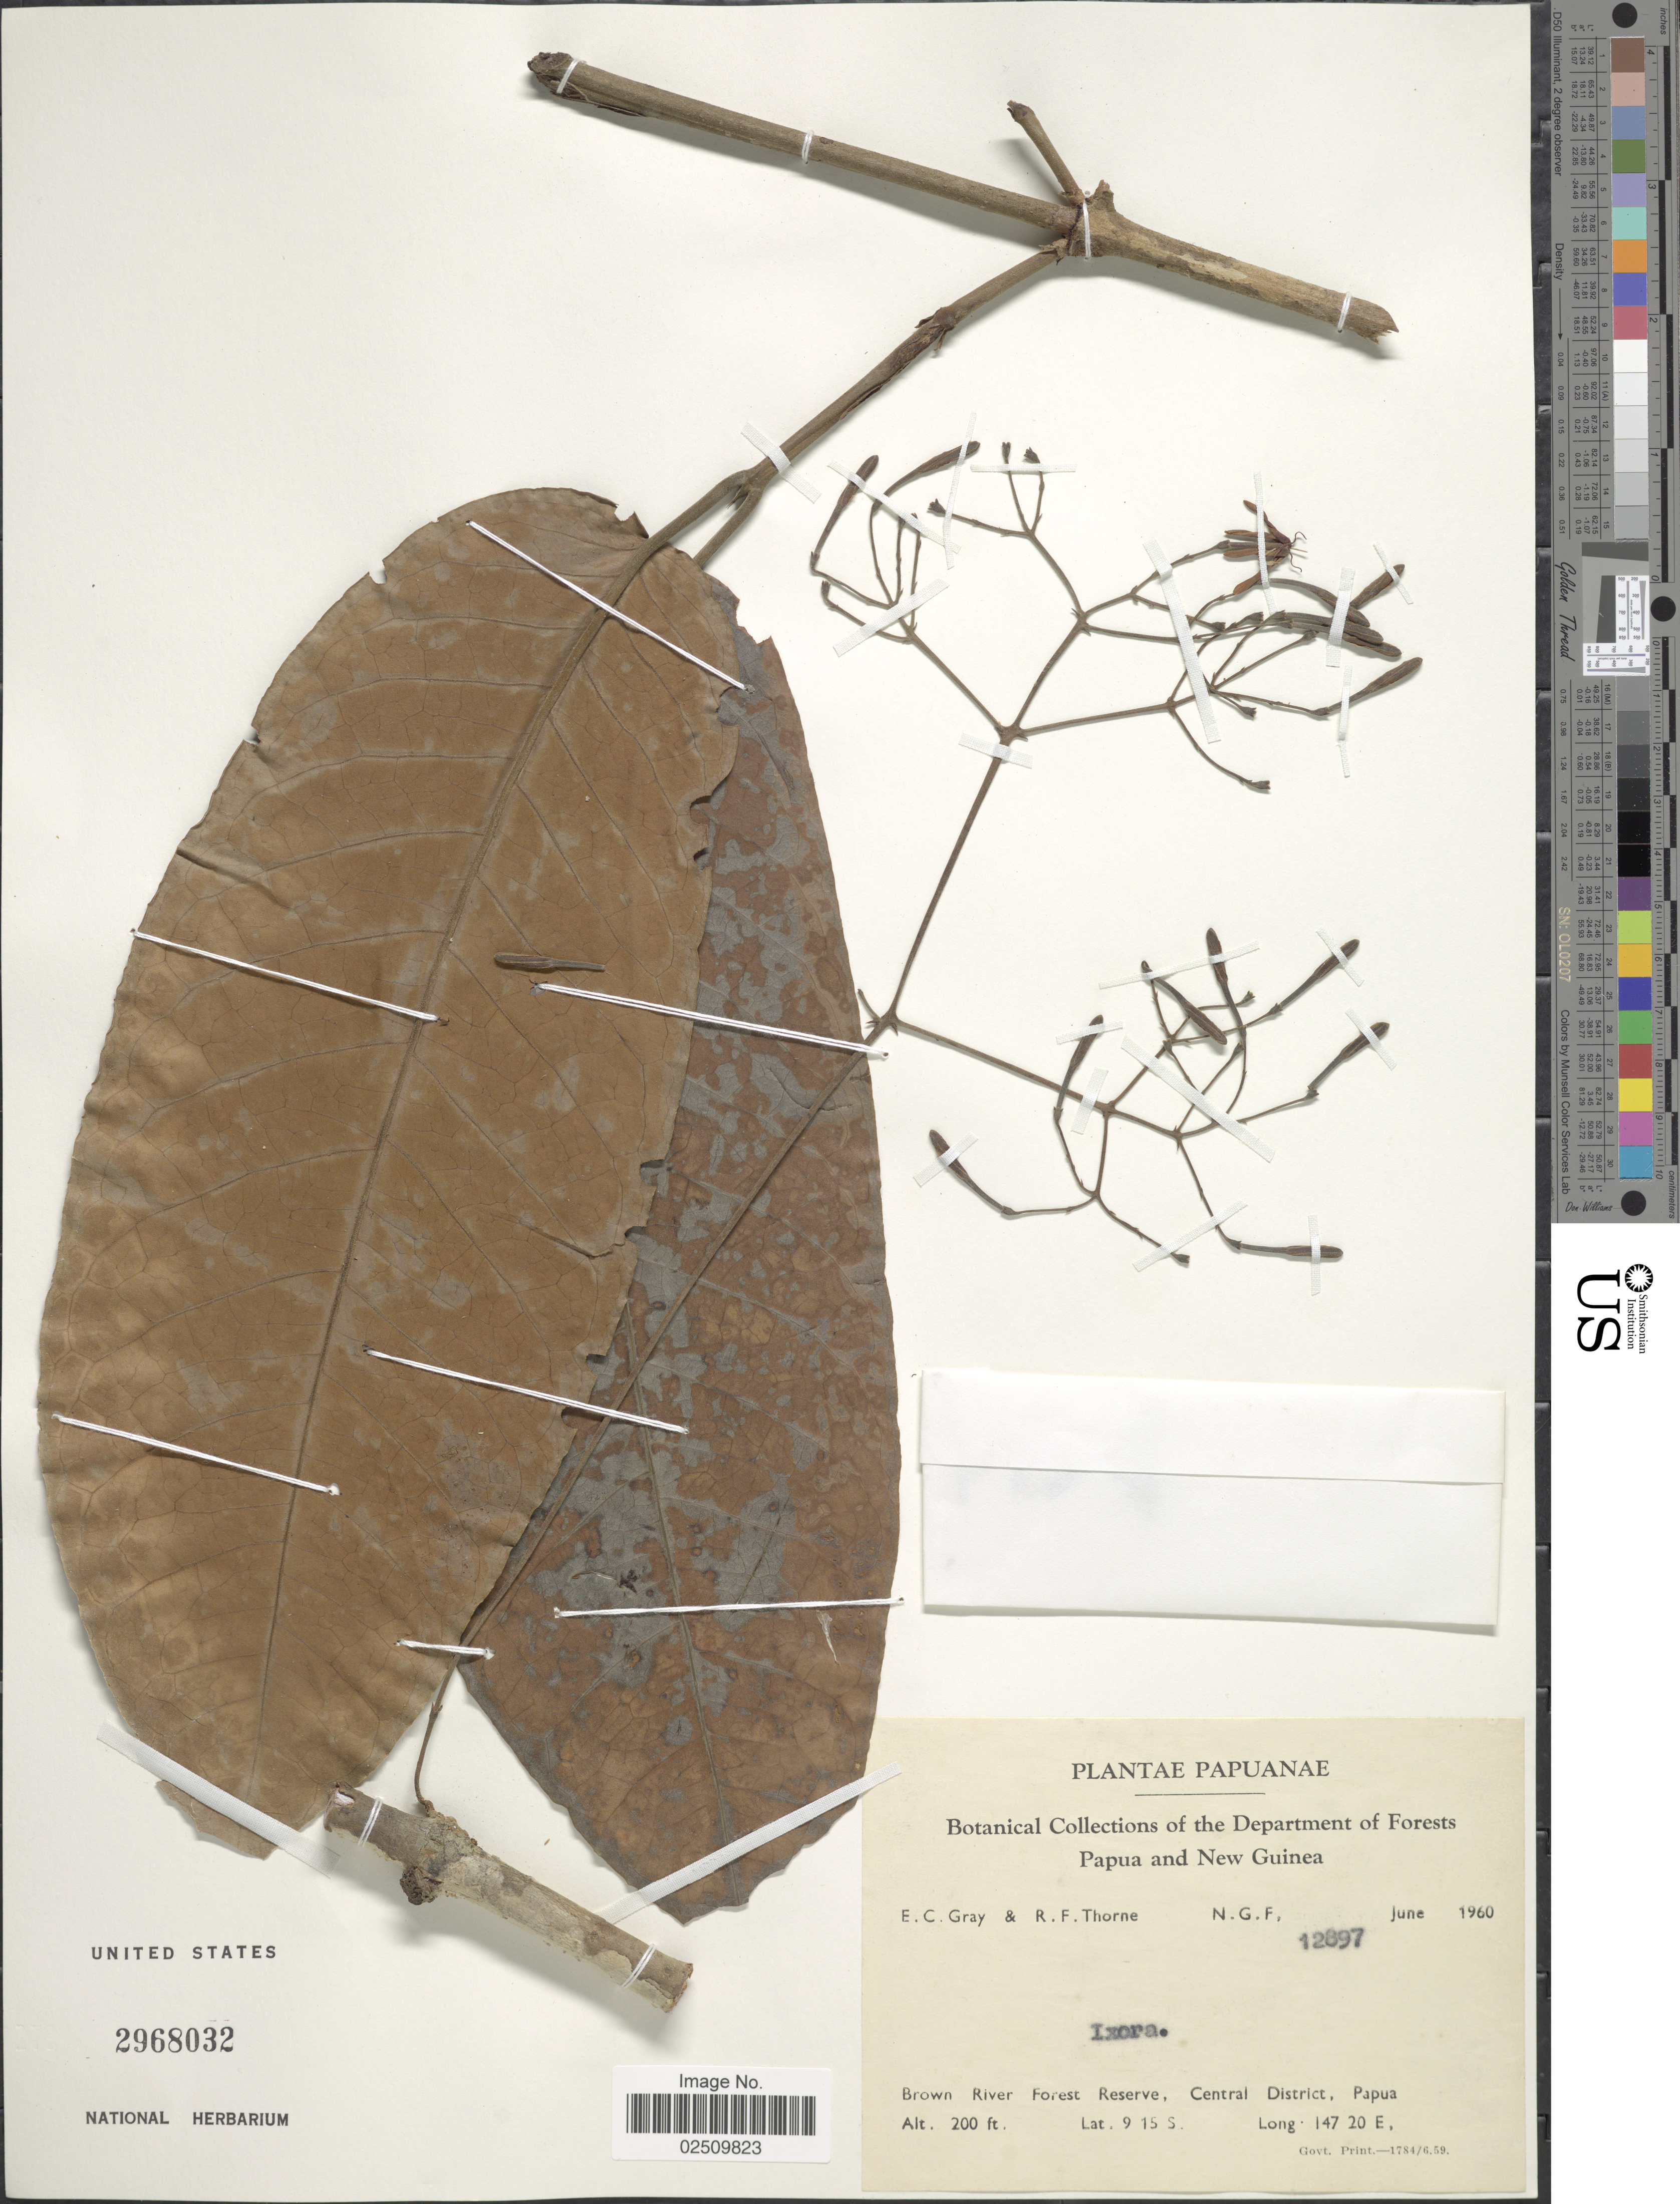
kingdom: Plantae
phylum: Tracheophyta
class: Magnoliopsida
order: Gentianales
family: Rubiaceae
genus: Ixora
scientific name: Ixora sp.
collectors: E. C. G. Gray & R. F. Thorne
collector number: NGF 12897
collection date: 1960-06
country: Papua New Guinea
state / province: Central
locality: Papuanae. Papua and New Guinea. Brown River Forest Reserve, Central District, Papua.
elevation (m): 61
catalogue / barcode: US 2968032